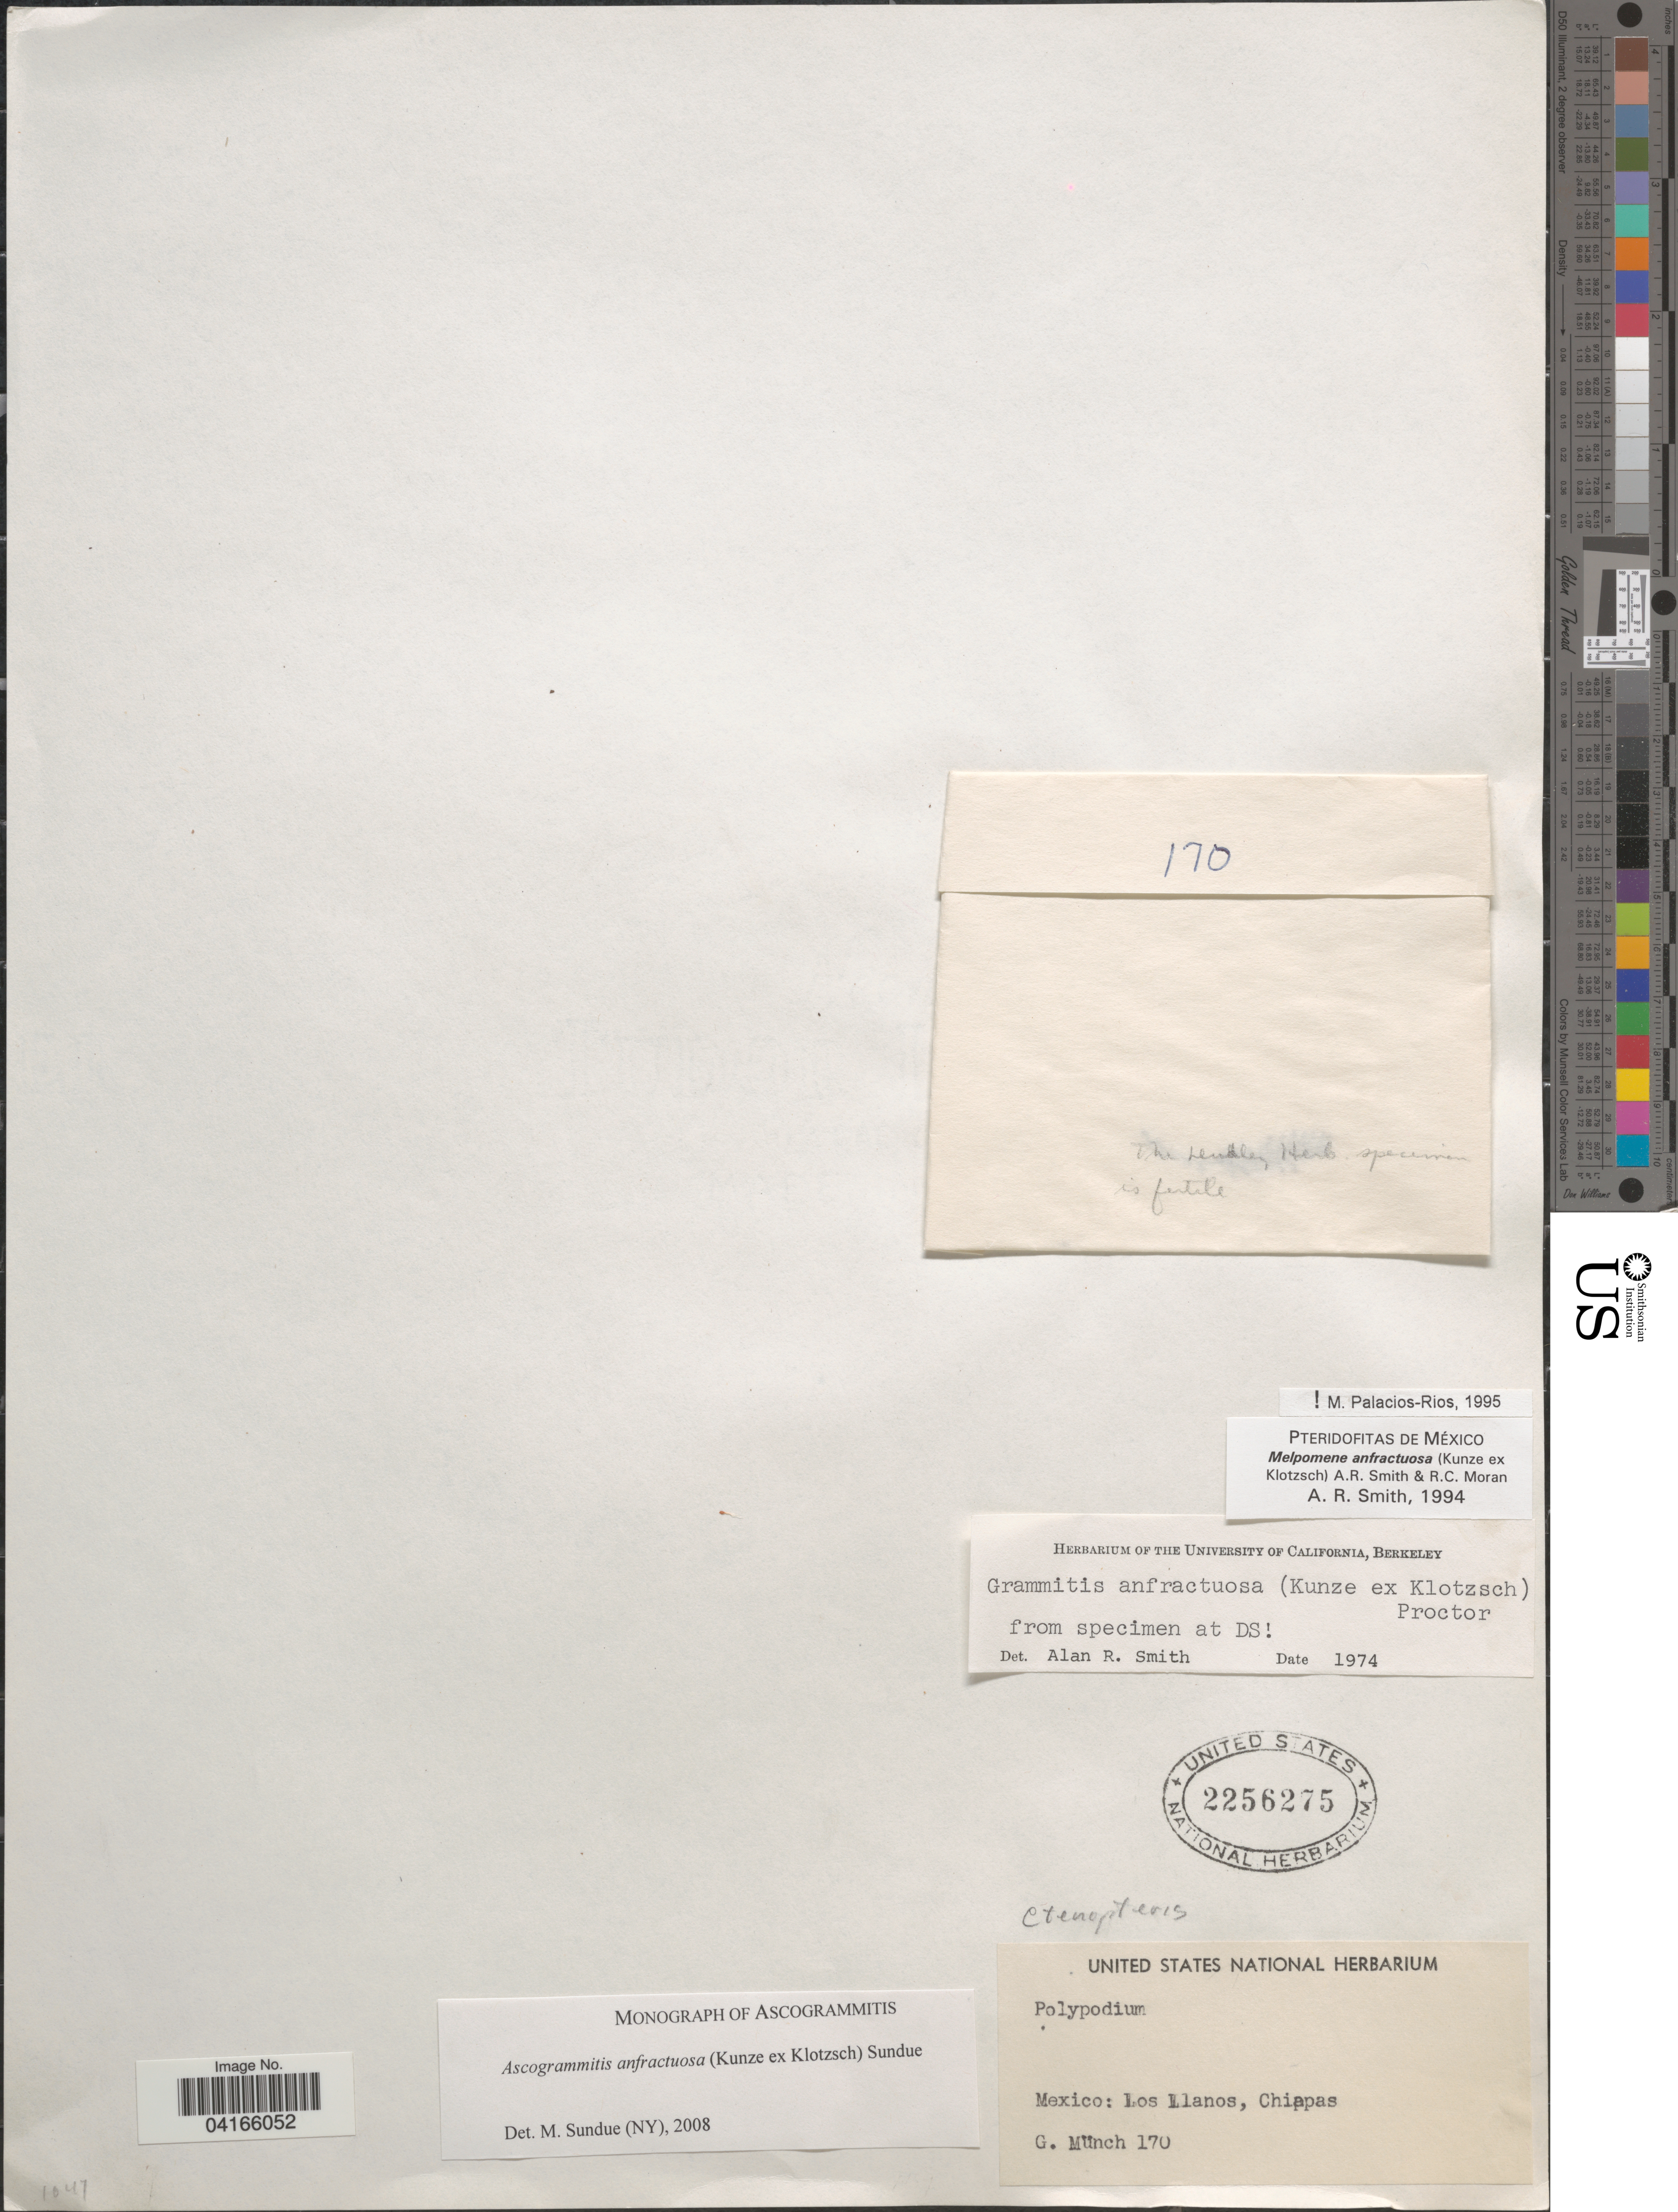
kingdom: Plantae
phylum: Tracheophyta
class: Polypodiopsida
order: Polypodiales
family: Polypodiaceae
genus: Ascogrammitis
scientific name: Ascogrammitis anfractuosa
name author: (Kunze ex Klotzsch) Sundue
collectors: G. Munch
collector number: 170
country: Mexico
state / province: Chiapas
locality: Los Llanos.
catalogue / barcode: US 2256275